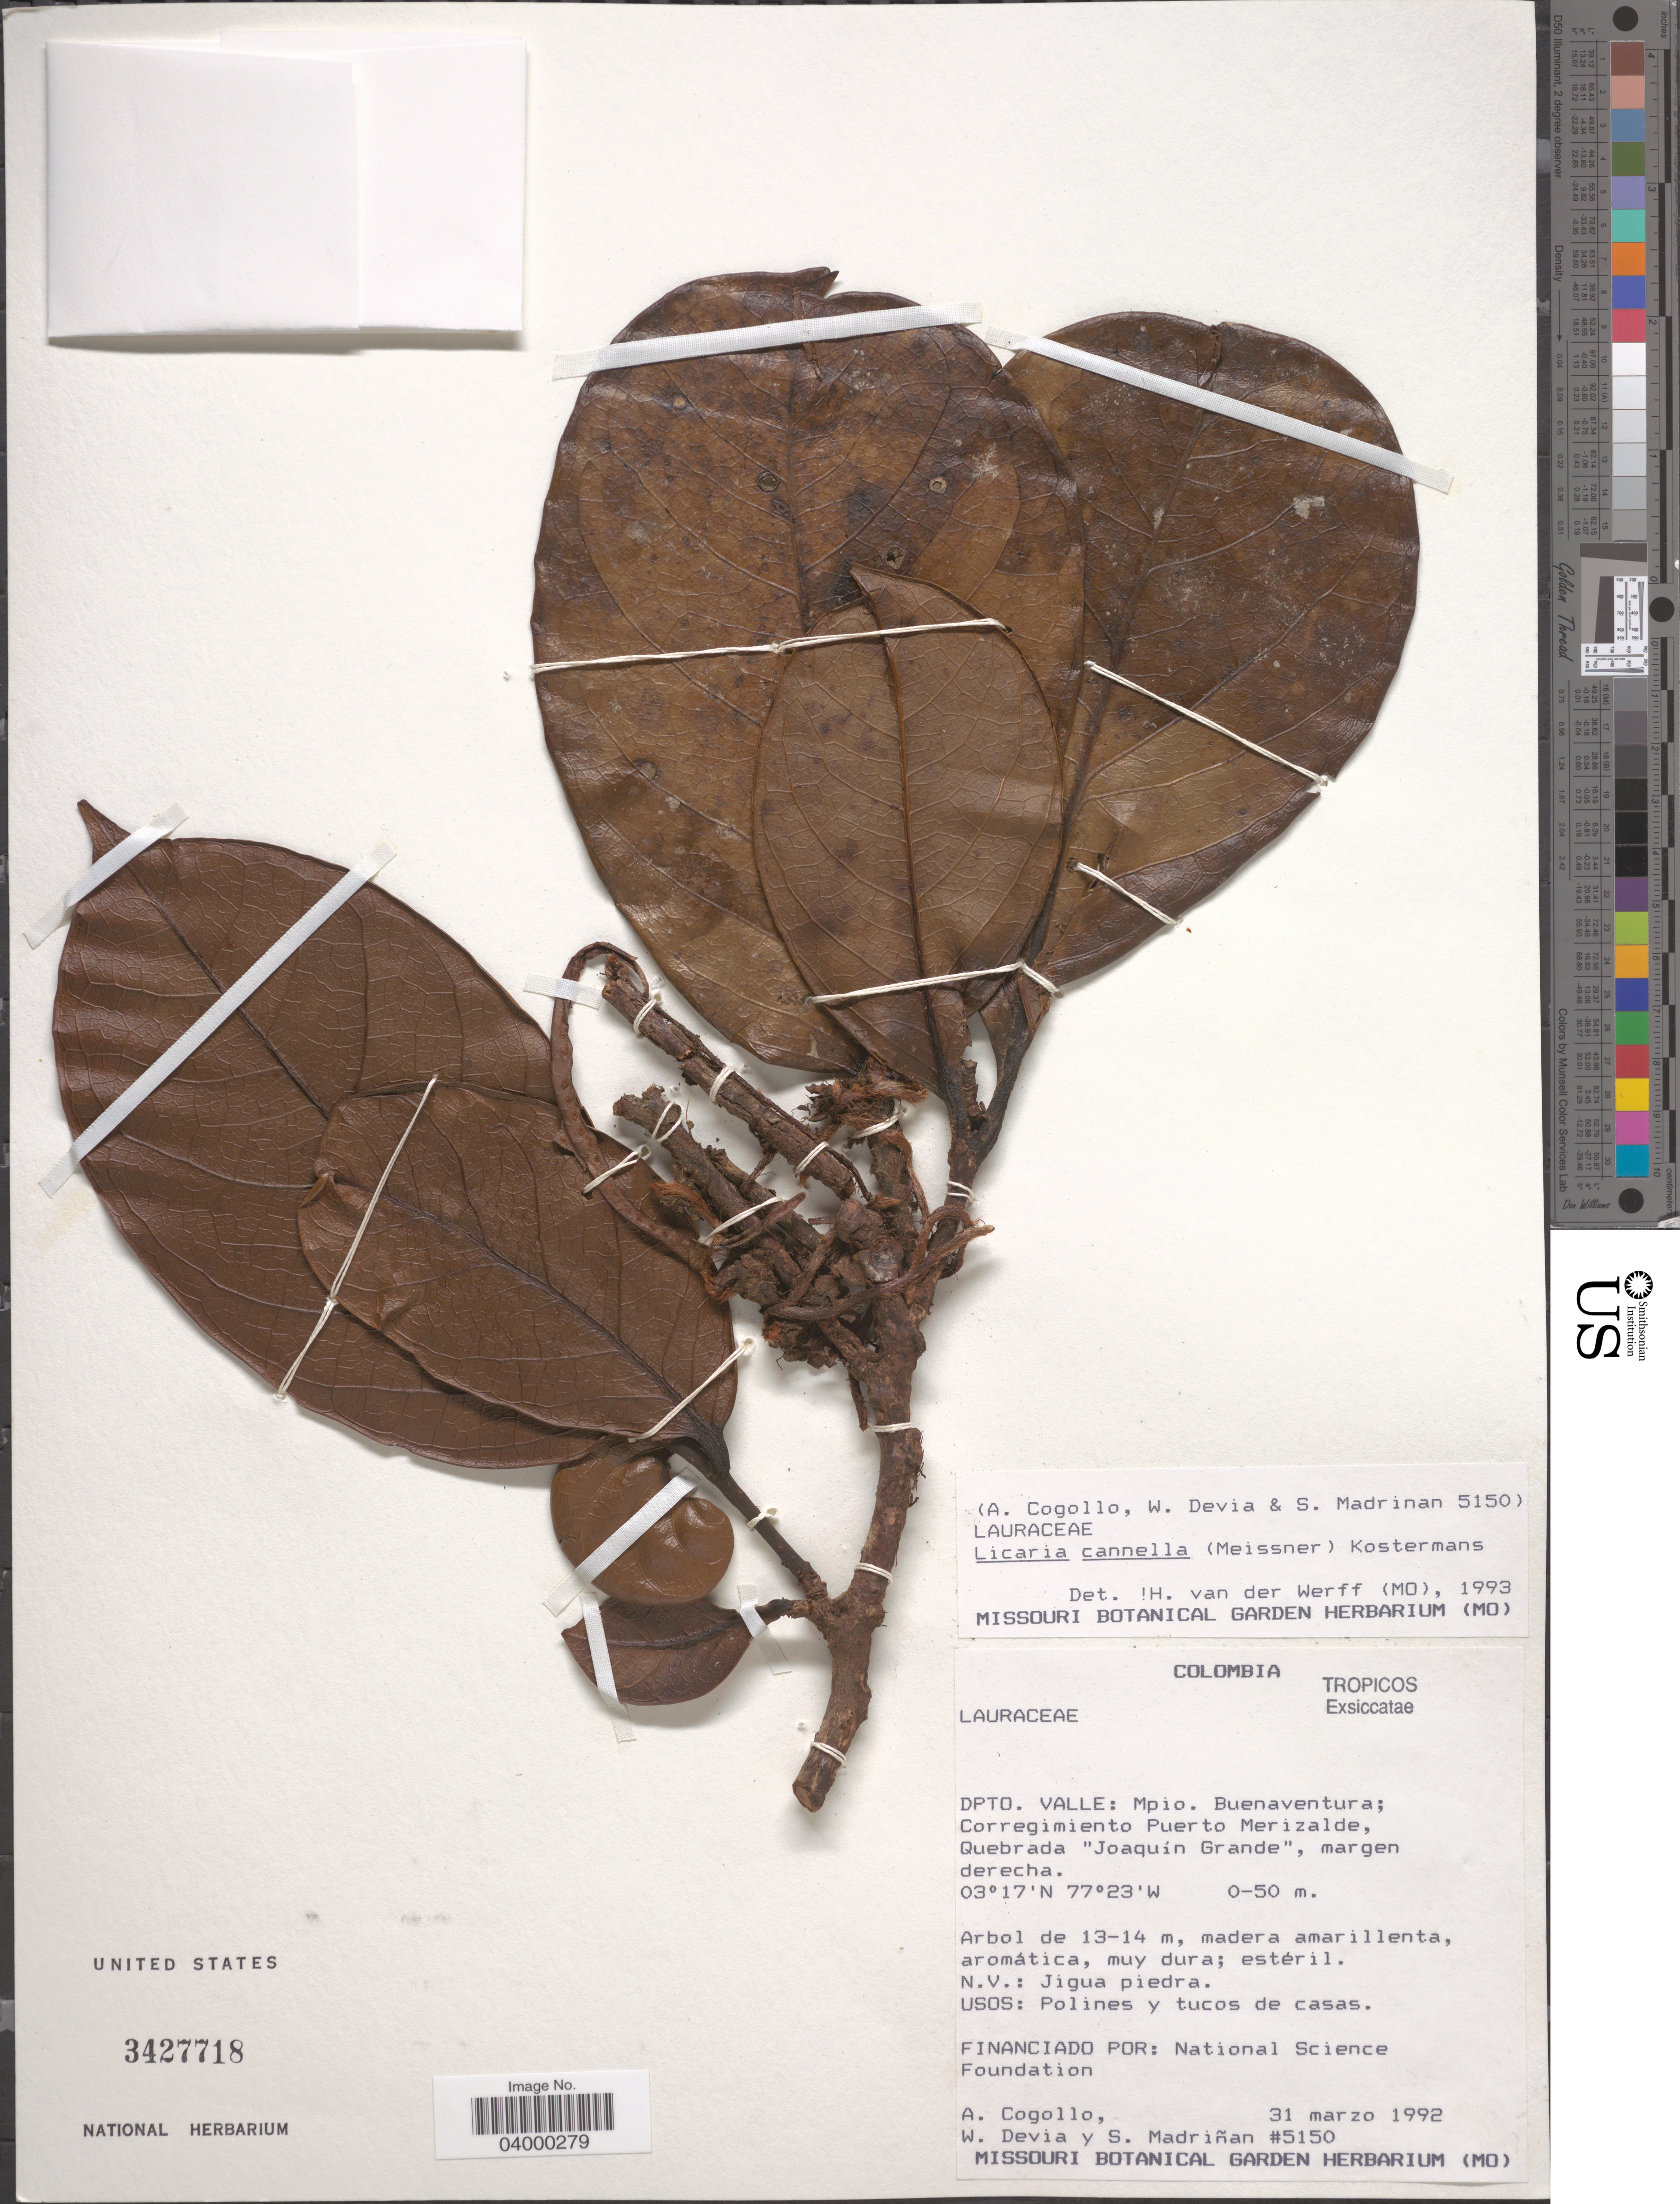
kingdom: Plantae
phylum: Tracheophyta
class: Magnoliopsida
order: Laurales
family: Lauraceae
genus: Licaria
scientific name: Licaria cannella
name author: (Meisn.) Kosterm.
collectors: A. Cogollo, W. Devia & S. Madriñán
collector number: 5150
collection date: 1992-03-31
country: Colombia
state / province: Valle del Cauca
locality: Dpto. Valle: Mpio. Buenaventura; Corregimiento Puerto Merizalde, Quebrada "Joaquín Grande".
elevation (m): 0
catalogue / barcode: US 3427718